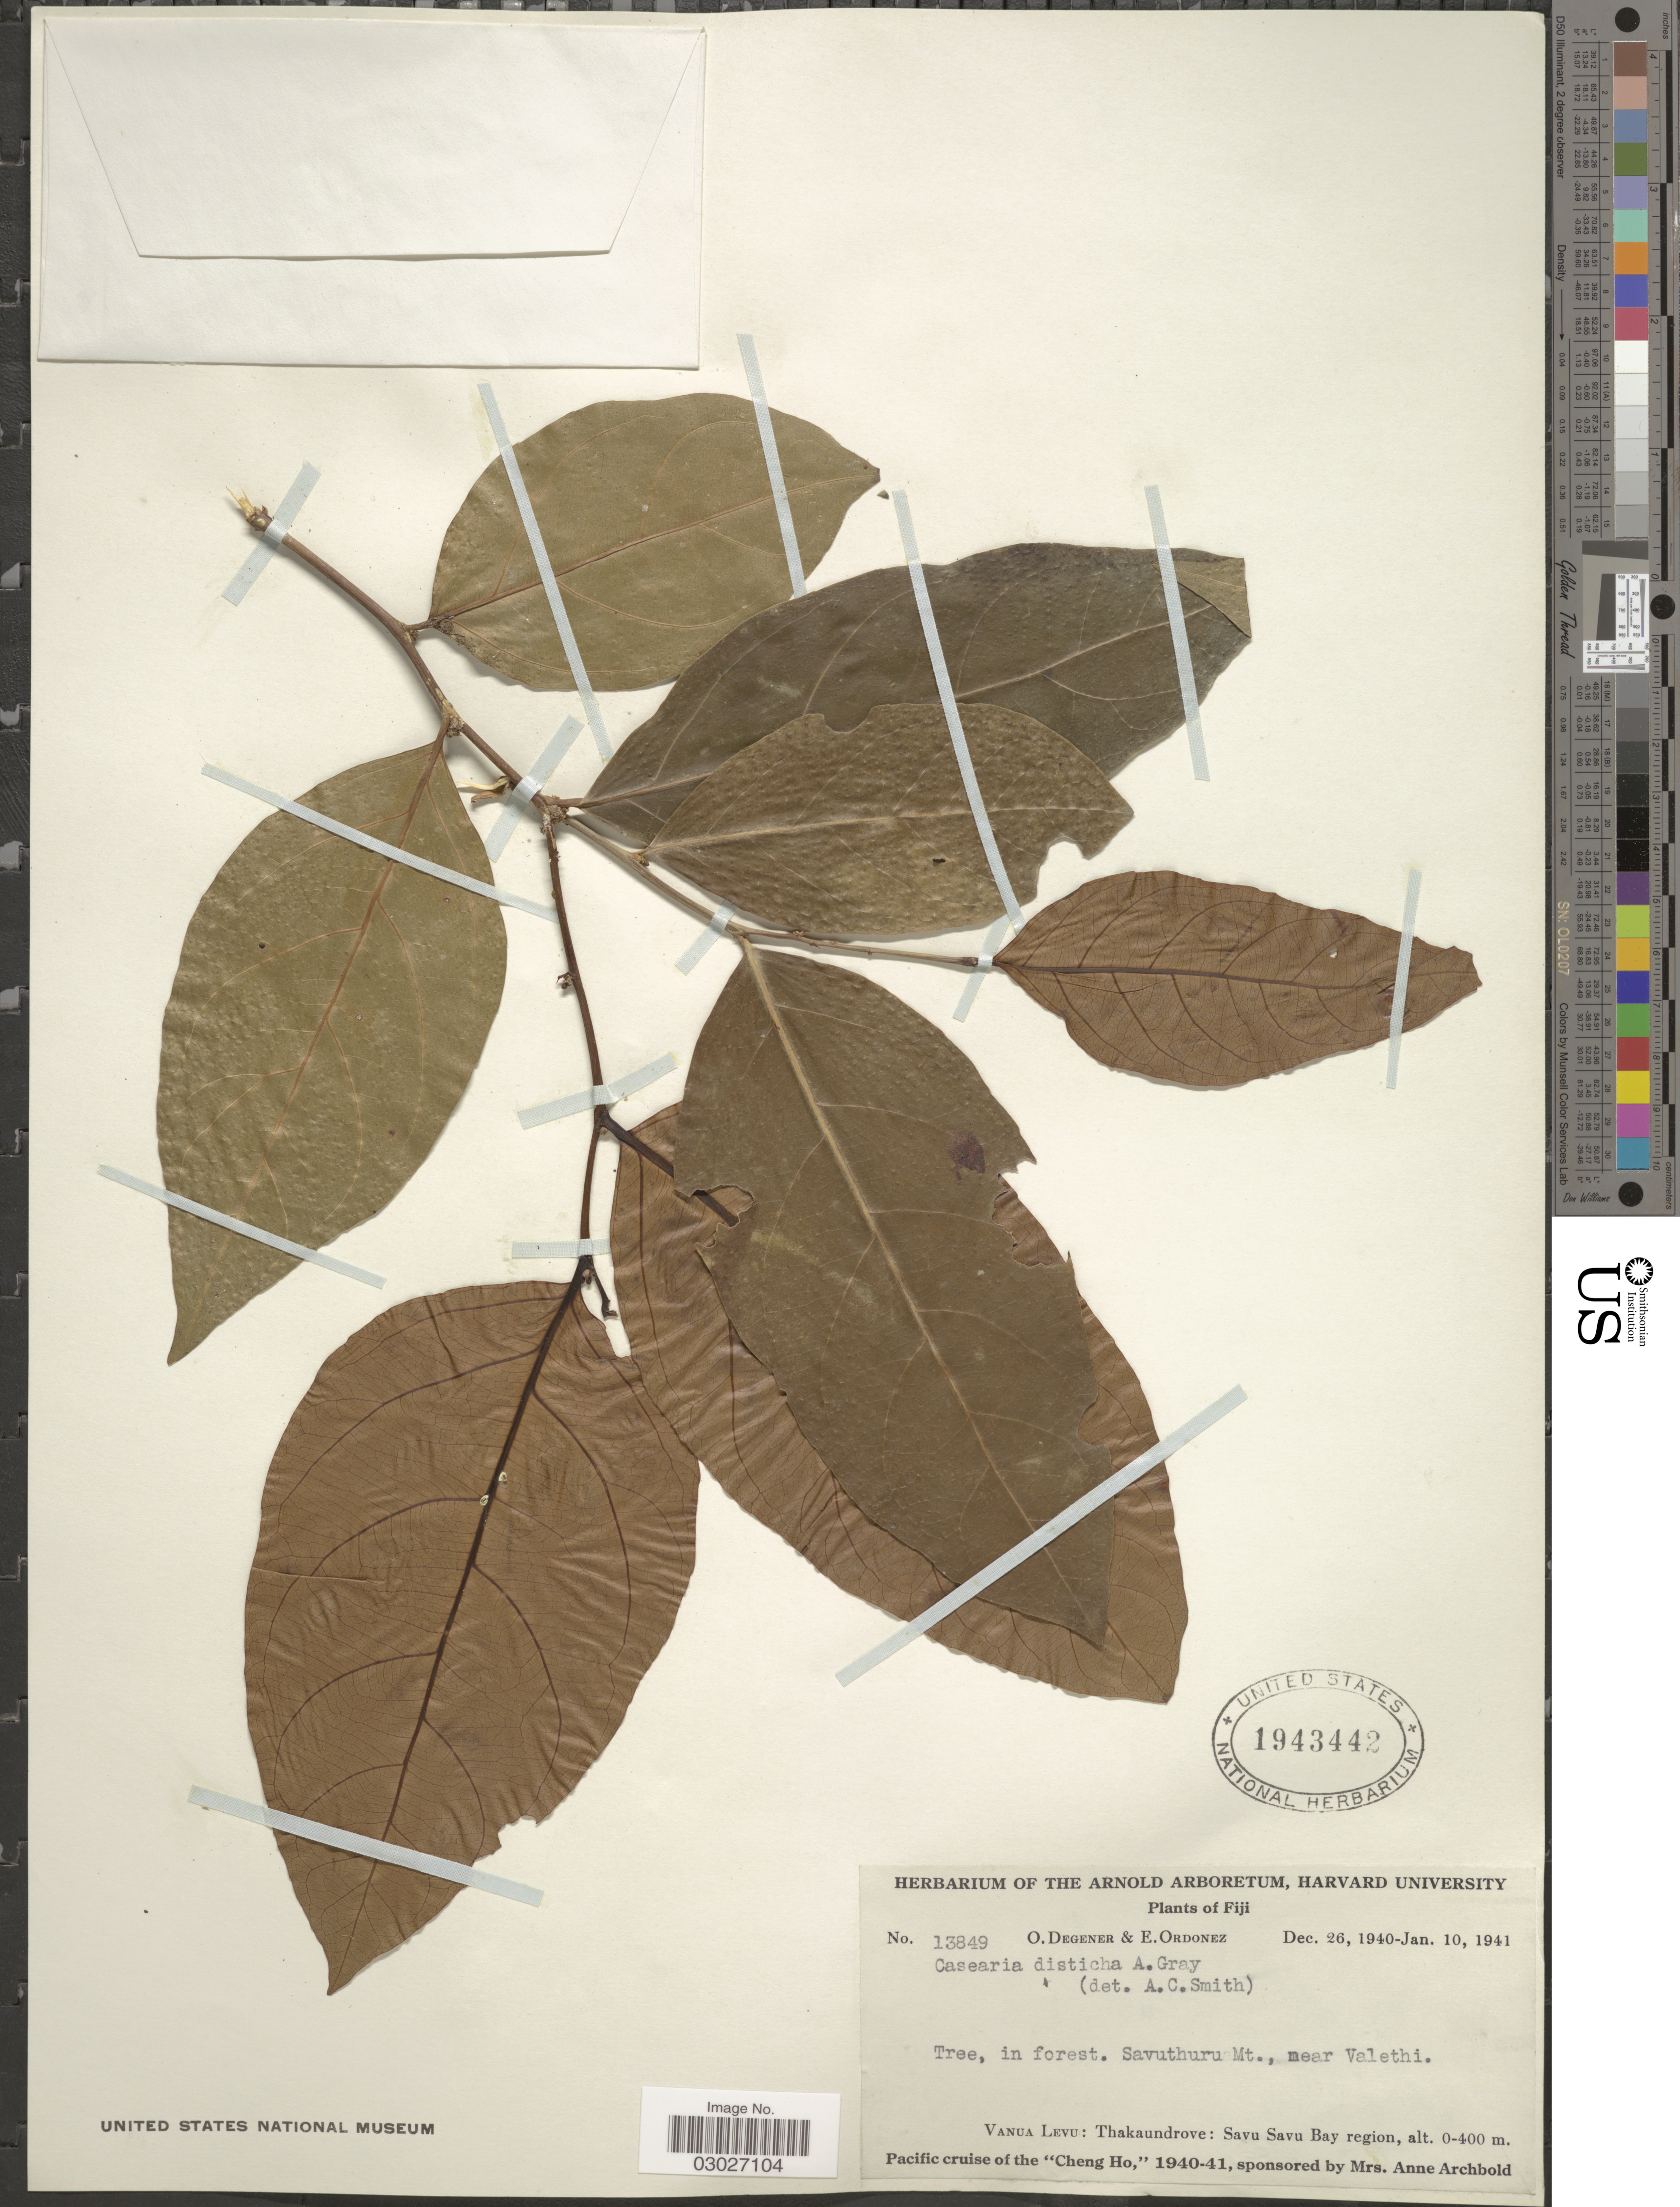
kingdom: Plantae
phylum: Tracheophyta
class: Magnoliopsida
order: Malpighiales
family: Salicaceae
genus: Casearia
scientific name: Casearia disticha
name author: A. Gray in Wilkes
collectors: O. Degener & E. Ordonez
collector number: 13849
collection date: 1940-12-26/1941-01-10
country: Fiji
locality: Vanua Levu: Thakaundrove: Savu Savu Bay region. Savuthuru Mt., near Valethi.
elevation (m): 0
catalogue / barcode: US 1943442